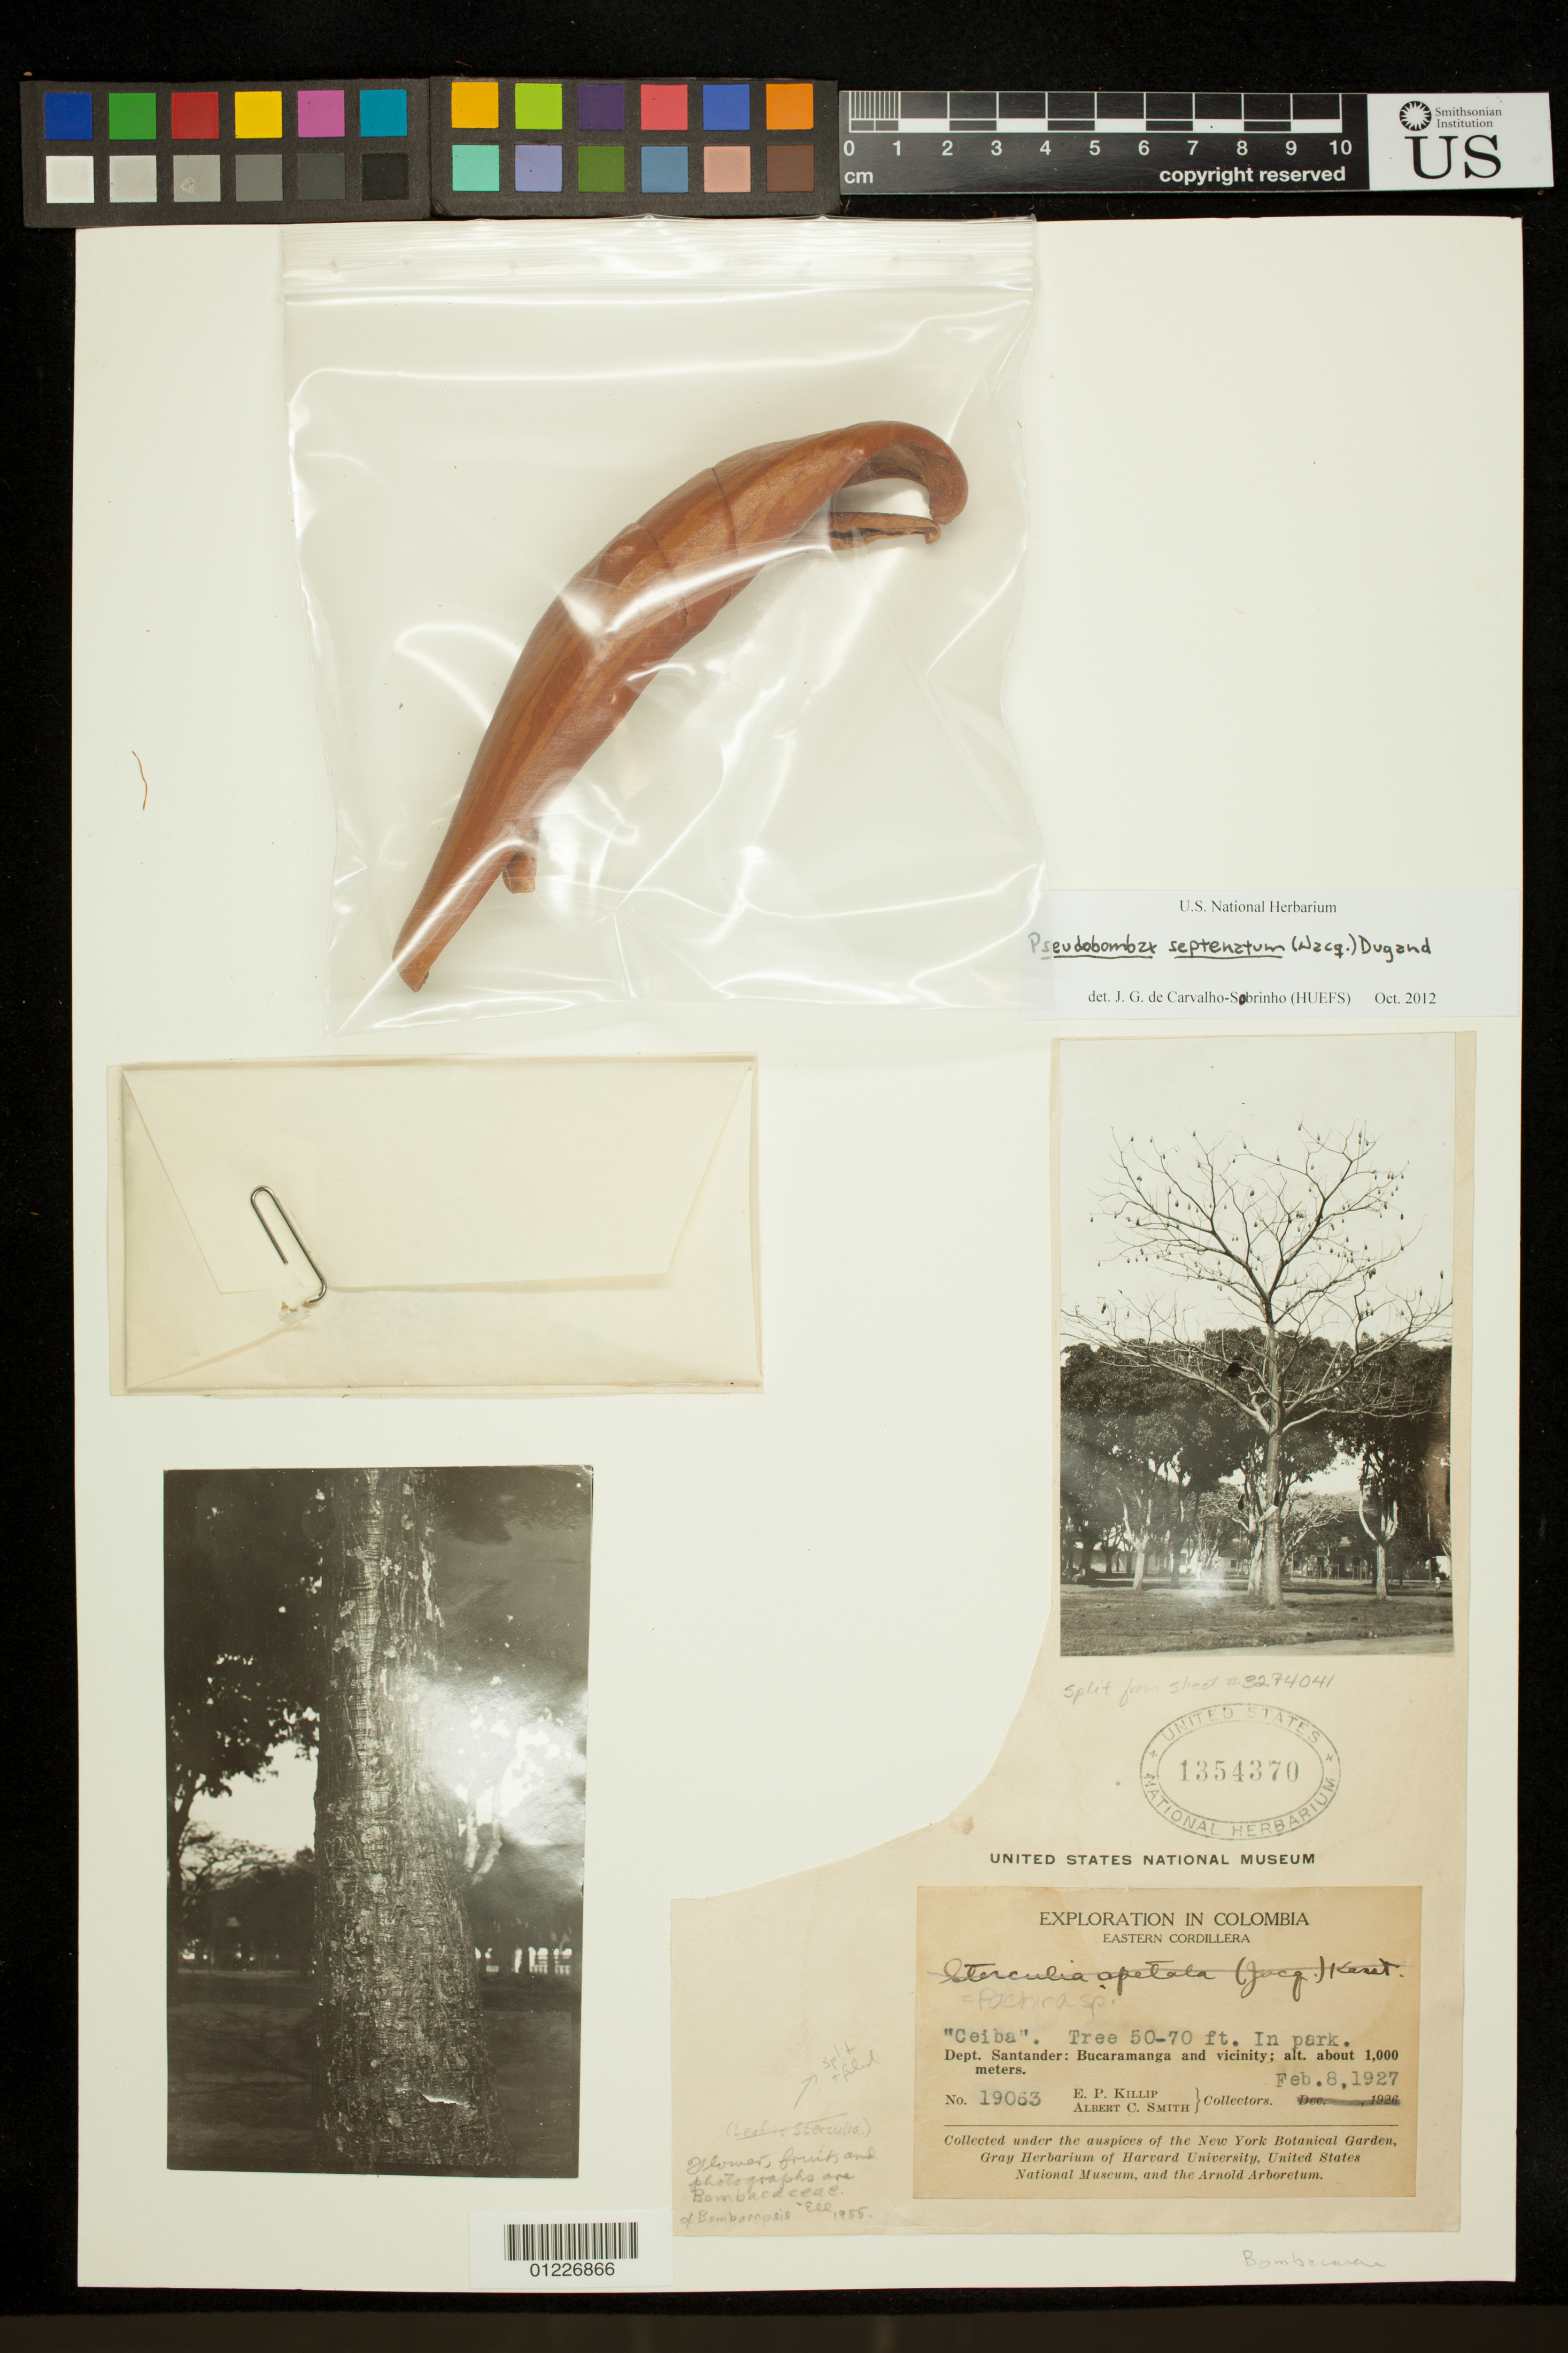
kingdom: Plantae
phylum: Tracheophyta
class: Magnoliopsida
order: Malvales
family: Malvaceae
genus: Pseudobombax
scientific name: Pseudobombax septenatum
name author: (Jacq.) Dugand G.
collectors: E. P. Killip & A. C. Smith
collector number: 19063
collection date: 1927-02-08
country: Colombia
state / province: Santander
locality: Bucaramanga, Eastern Cordillera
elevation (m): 1000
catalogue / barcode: US 1354370